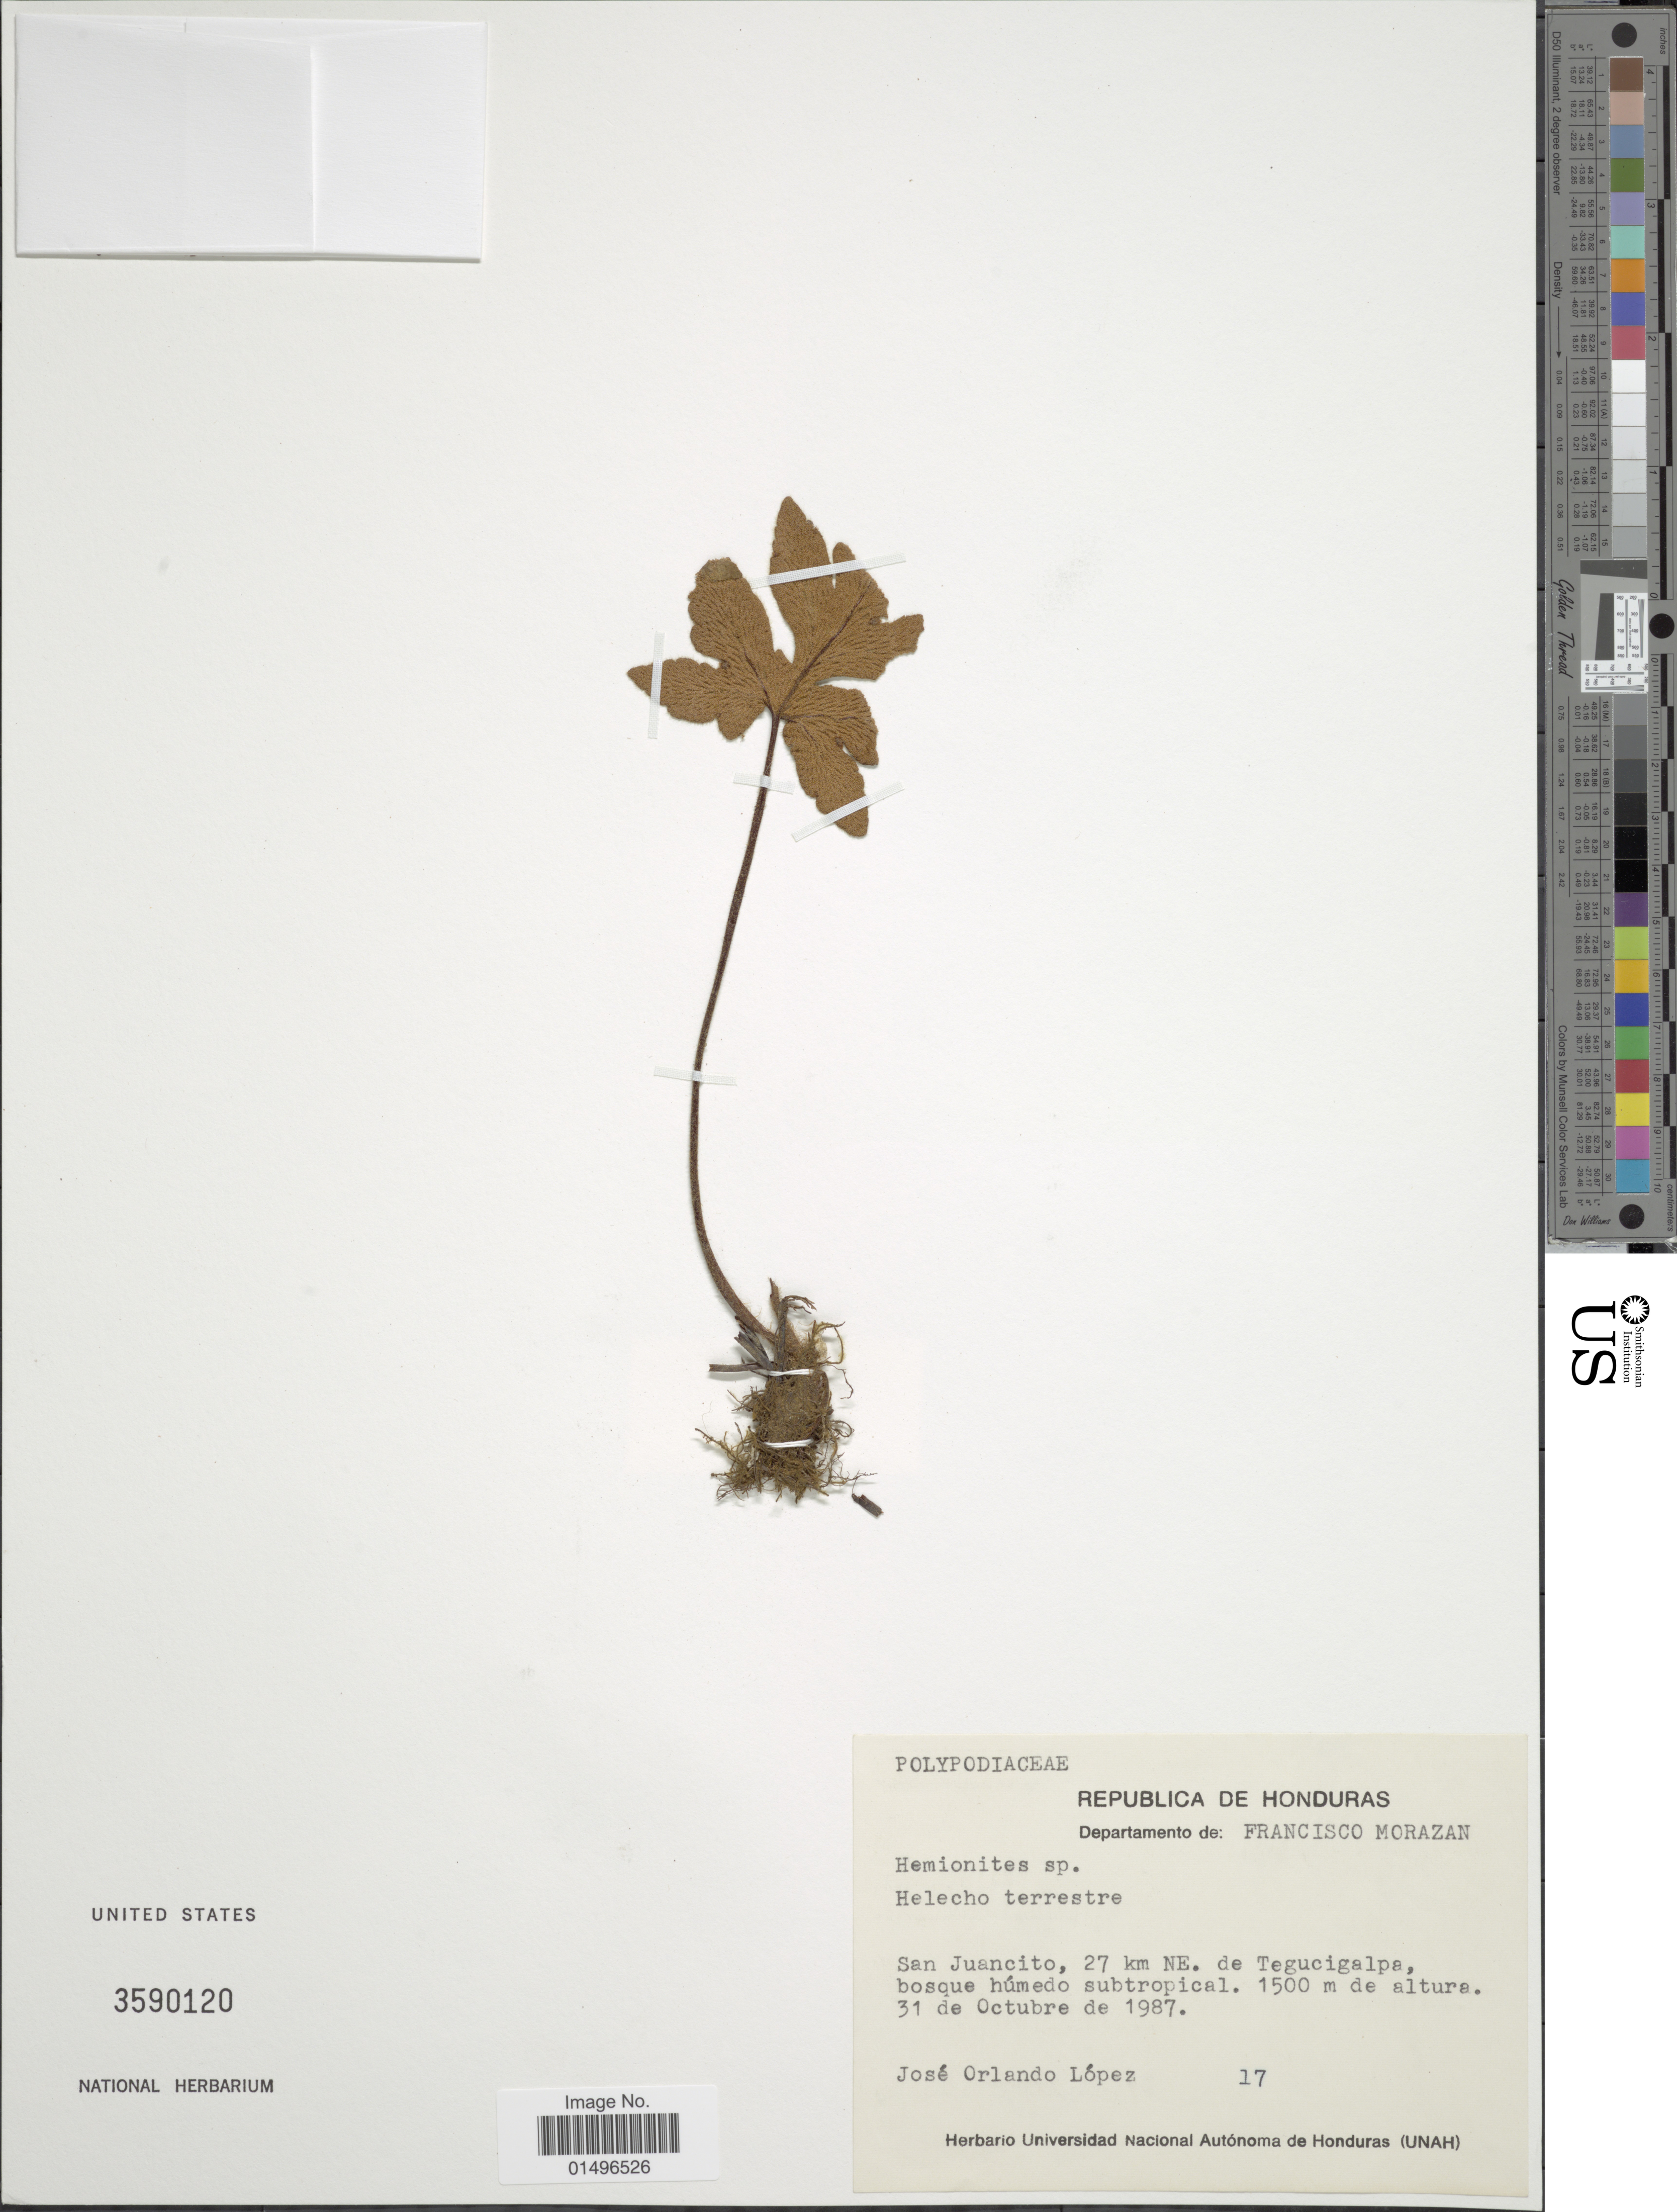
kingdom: Plantae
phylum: Tracheophyta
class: Polypodiopsida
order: Polypodiales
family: Pteridaceae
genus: Hemionitis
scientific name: Hemionitis sp.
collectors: J. Lopez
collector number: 17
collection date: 1987-10-31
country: Honduras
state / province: Fco. Morazán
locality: Republica de Honduras, Departamento de: Francisco Morazan, San Juancito, 27 km NE. de Tegucigalpe.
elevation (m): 1500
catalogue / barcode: US 3590120